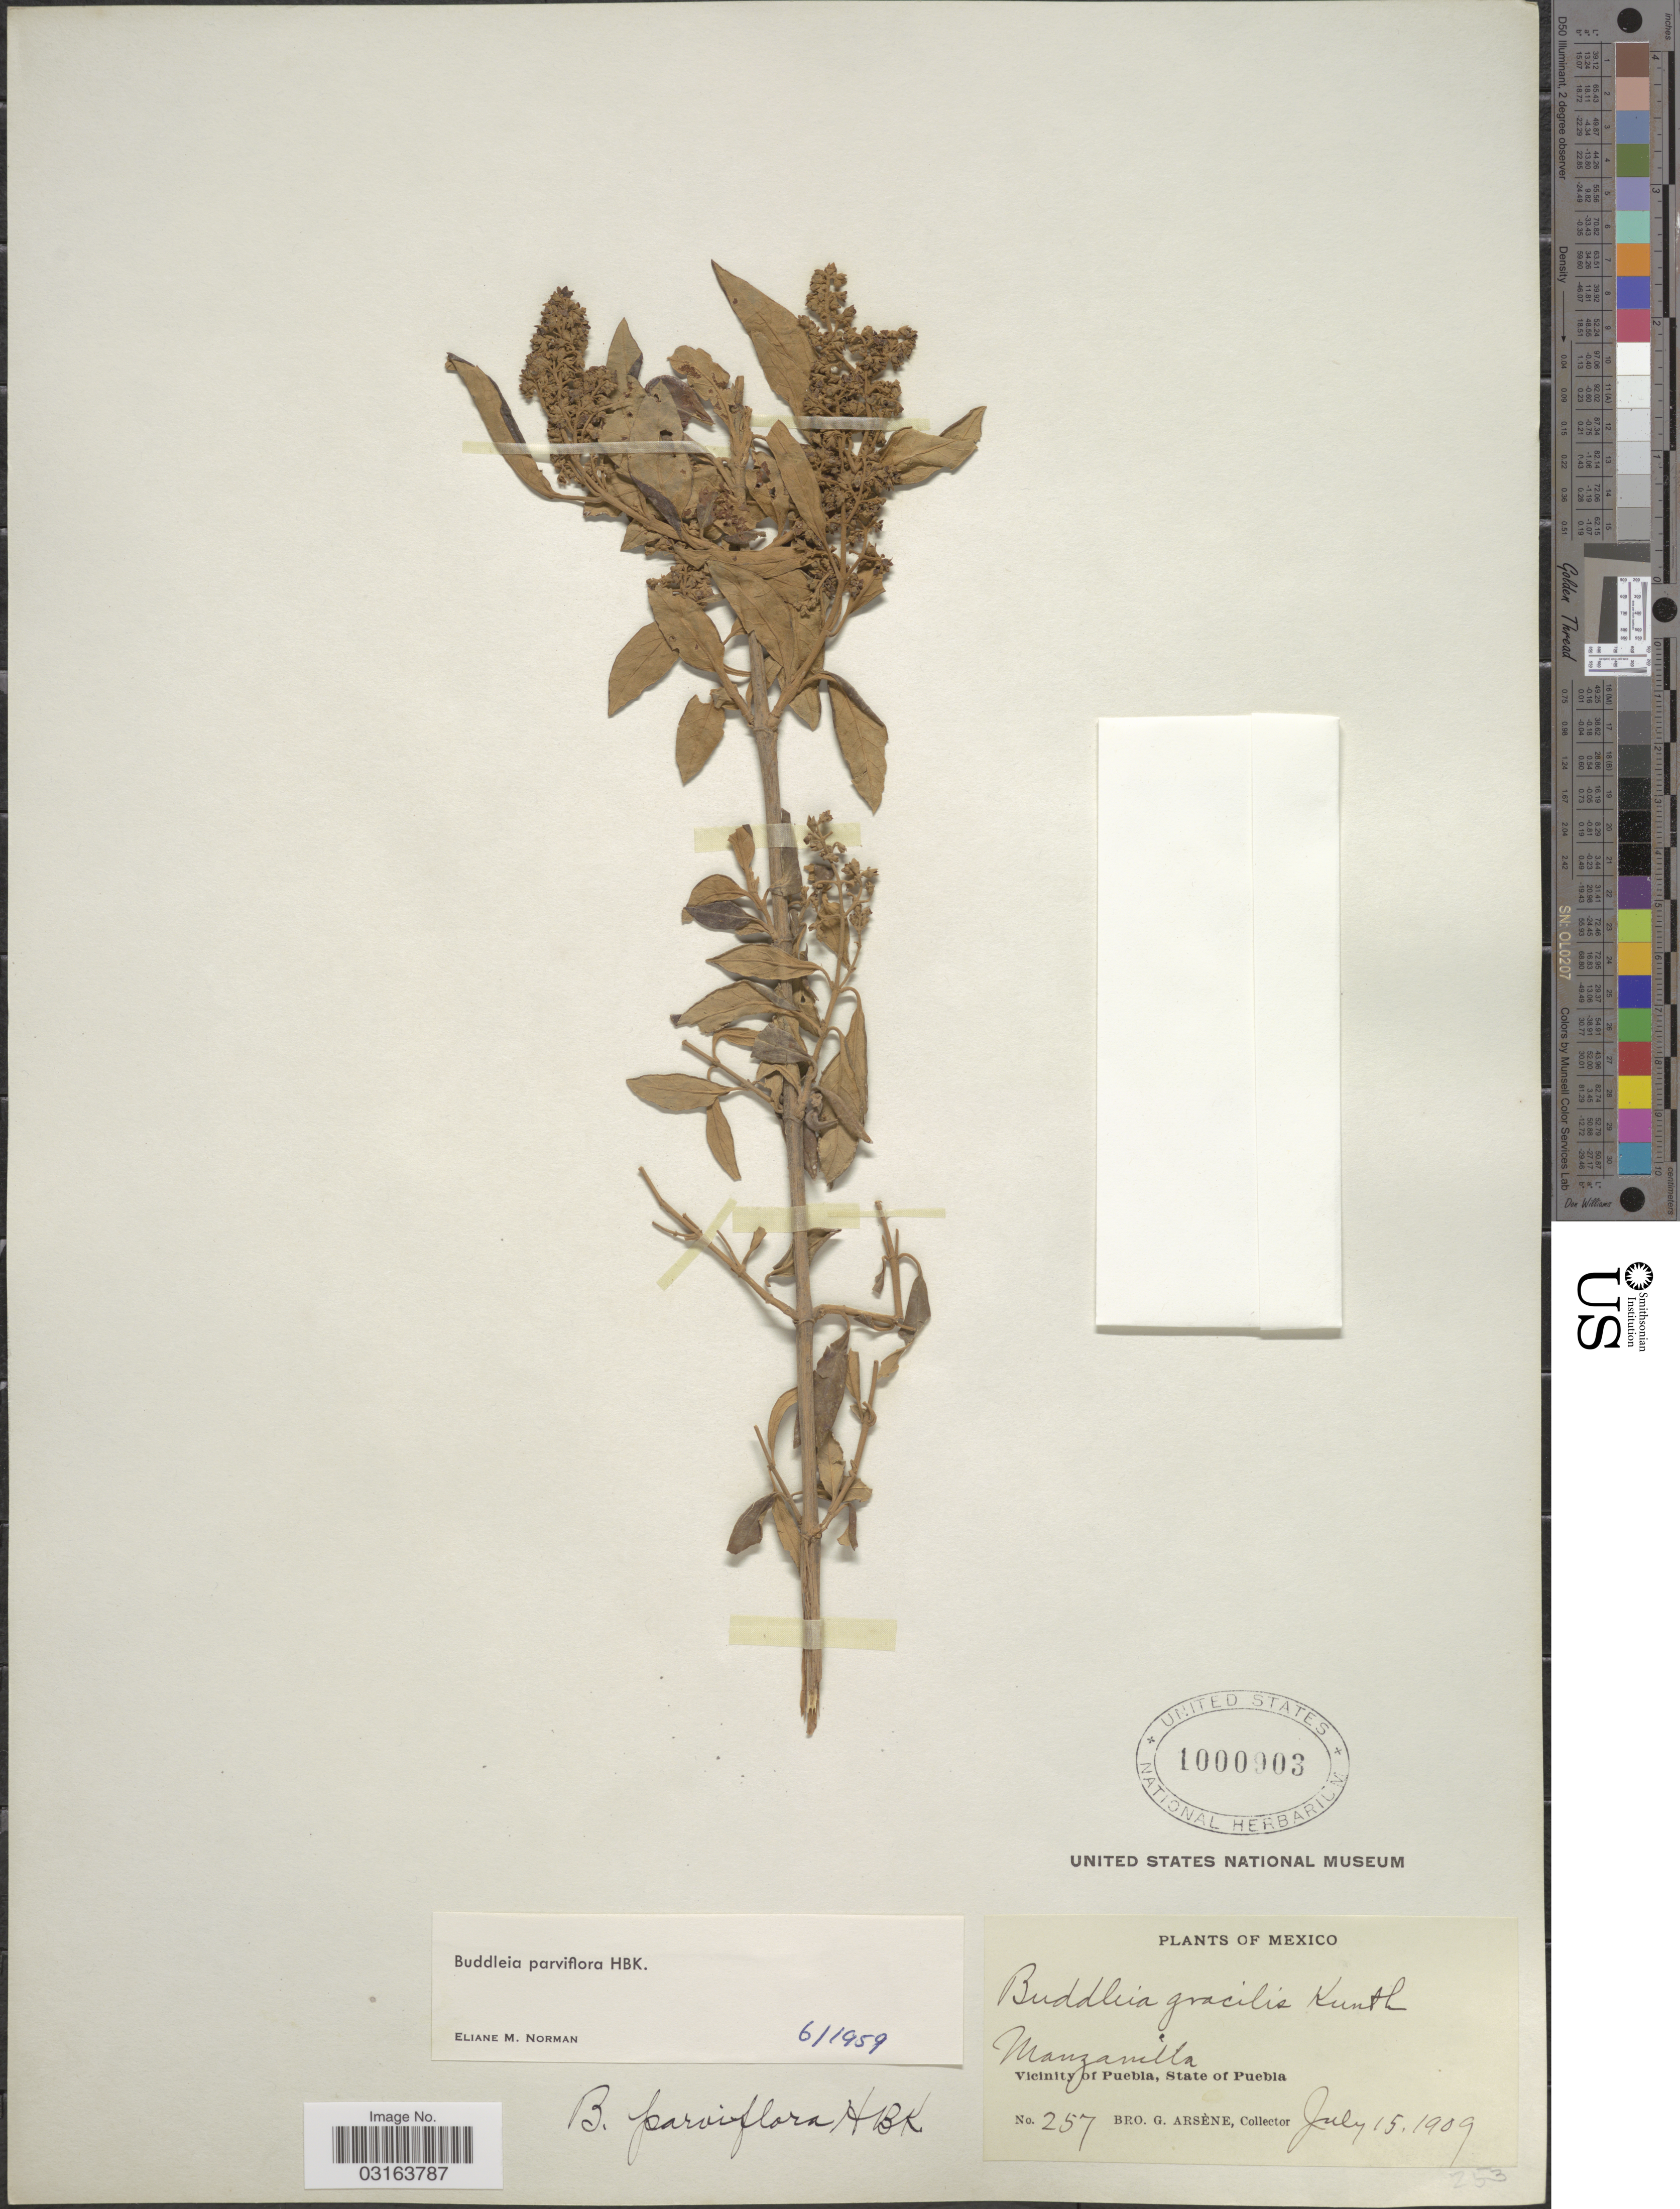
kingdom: Plantae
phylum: Tracheophyta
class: Magnoliopsida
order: Lamiales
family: Scrophulariaceae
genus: Buddleja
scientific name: Buddleja parviflora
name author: Kunth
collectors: Bro. G. Arsène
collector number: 257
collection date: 1909-07-15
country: Mexico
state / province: Puebla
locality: Manzanilla. Vicinity of Puebla.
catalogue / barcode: US 1000903